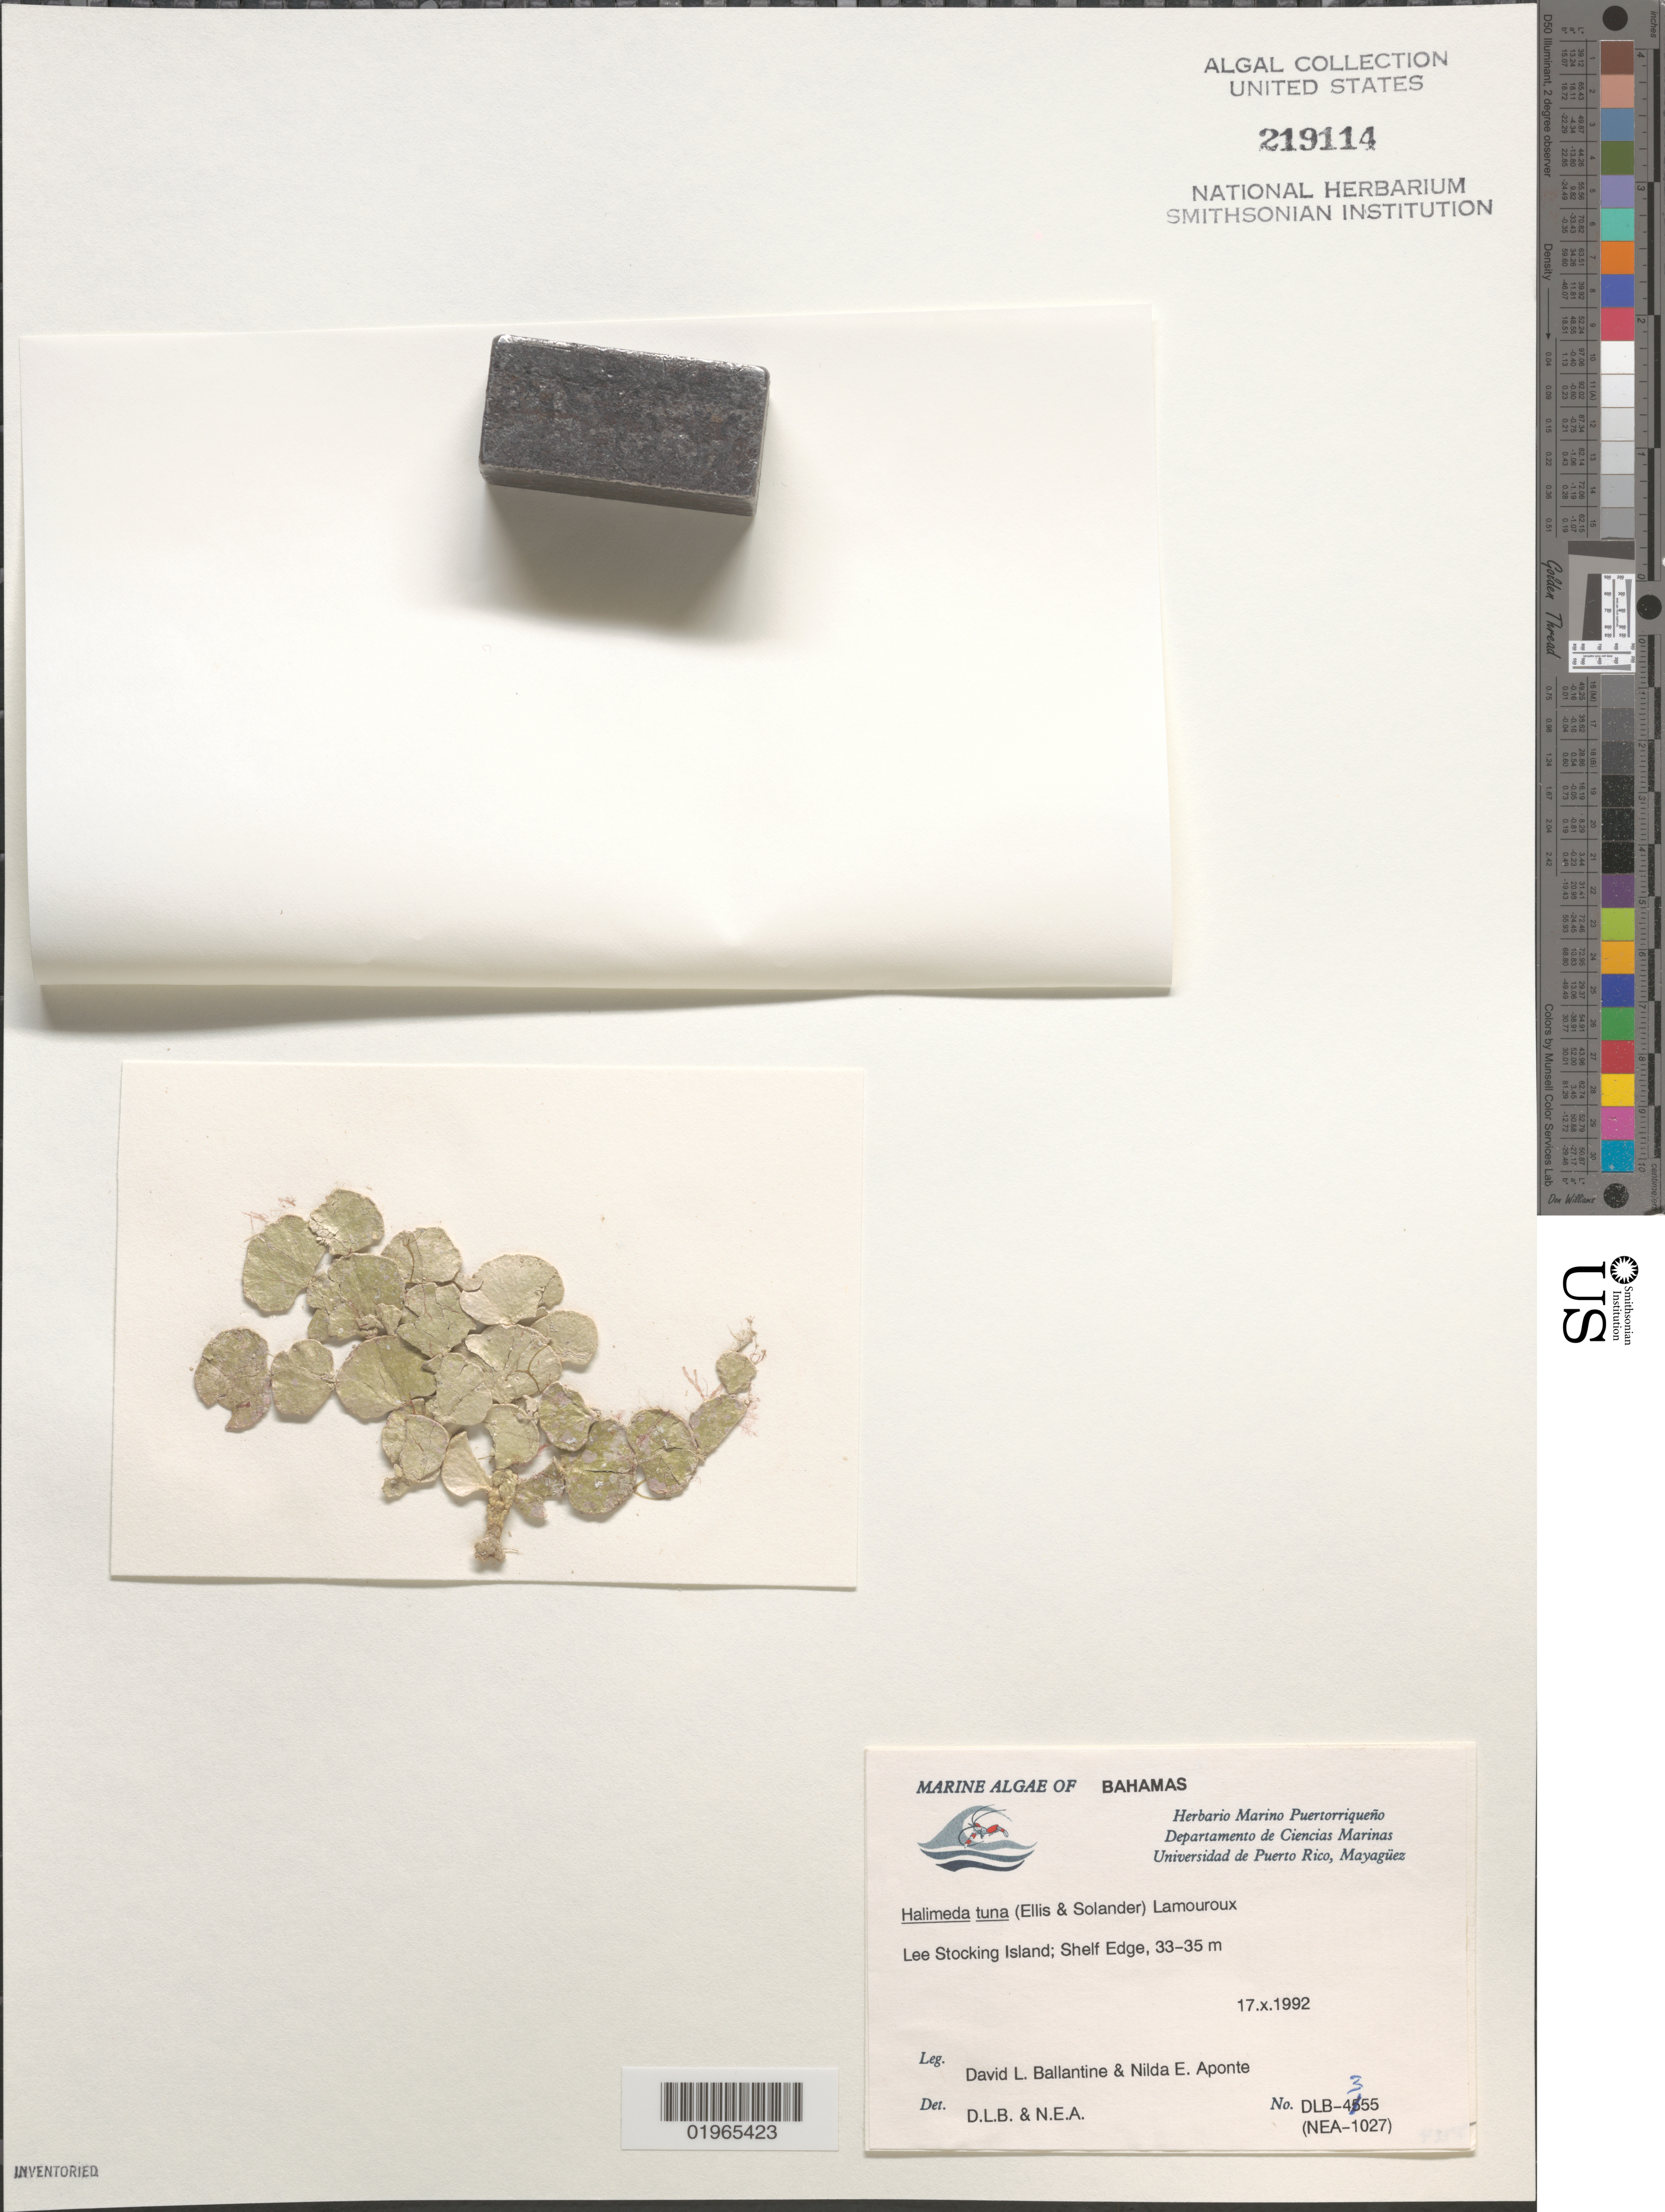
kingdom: Plantae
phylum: Chlorophyta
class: Ulvophyceae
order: Bryopsidales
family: Halimedaceae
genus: Halimeda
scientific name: Halimeda tuna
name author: (J. Ellis & Sol.) J.V.Lamouroux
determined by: Ballantine, D. L.; Aponte, N. E.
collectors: D.L. Ballantine & N. E. Aponte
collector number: DLB 4355, NEA 1027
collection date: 1992-10-17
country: Bahamas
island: Lee Stocking Island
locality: Shelf Edge.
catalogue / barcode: US 219114